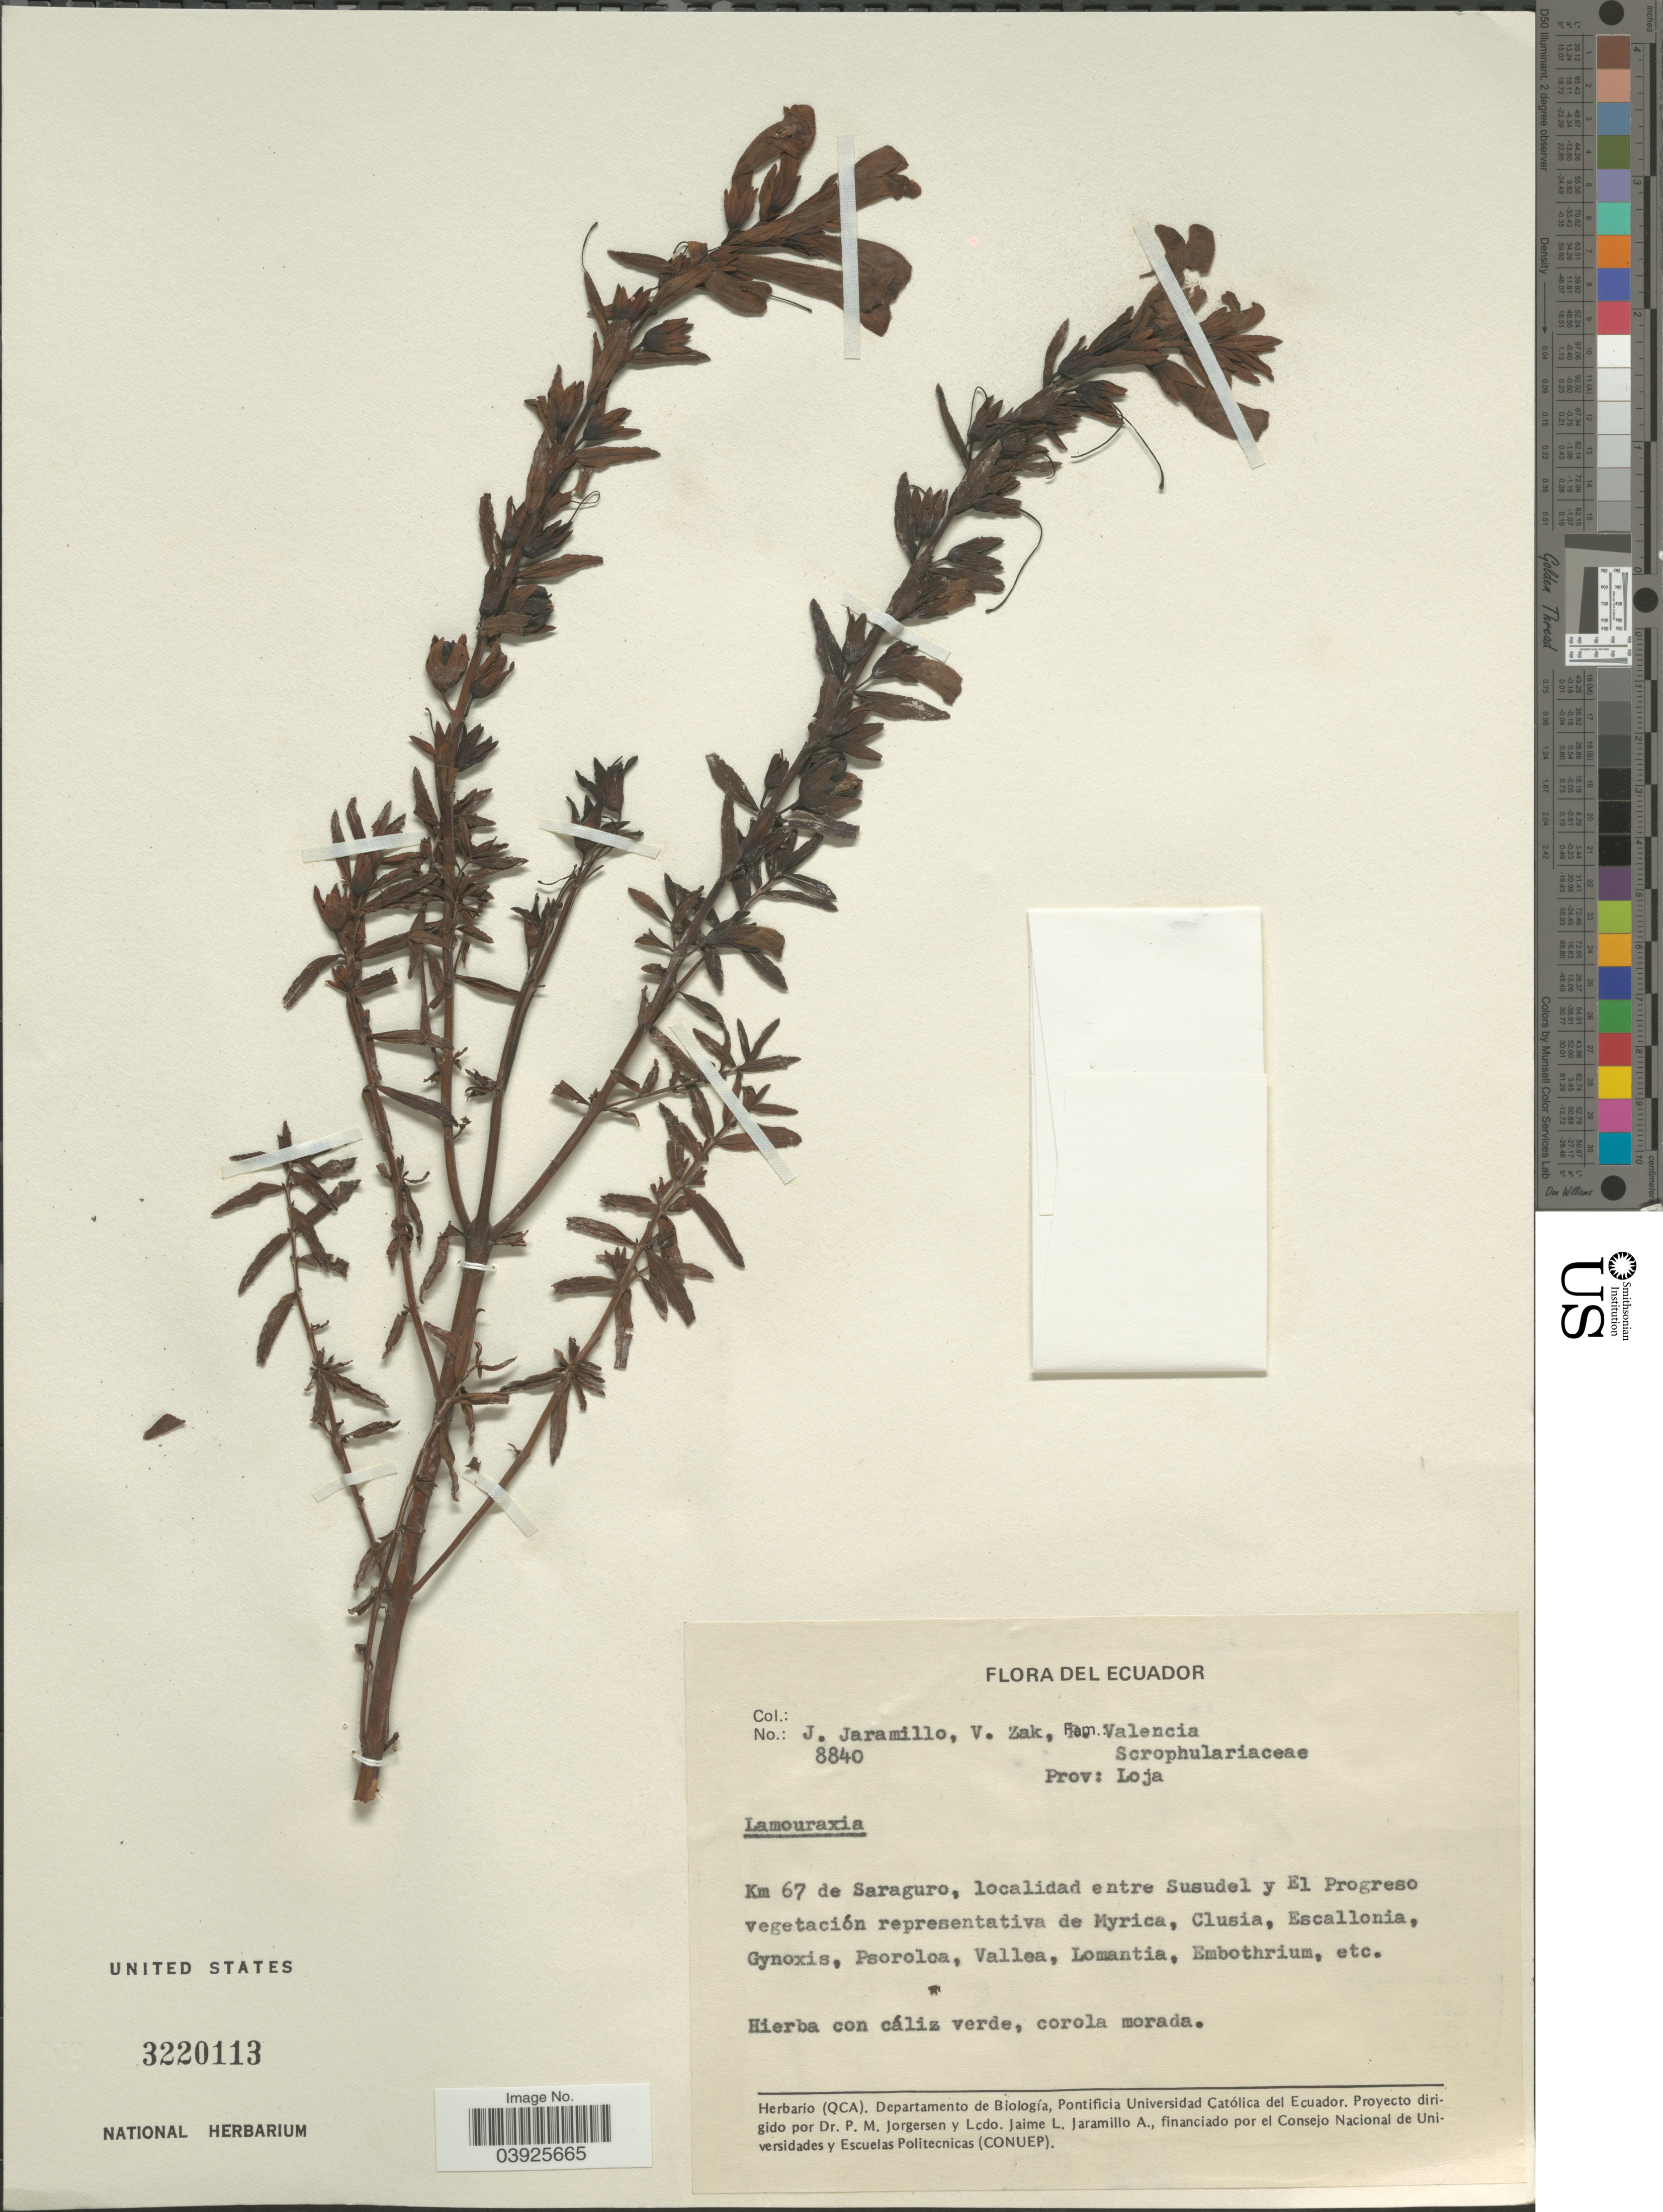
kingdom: Plantae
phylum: Tracheophyta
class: Magnoliopsida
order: Lamiales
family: Orobanchaceae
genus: Lamourouxia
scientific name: Lamourouxia sp.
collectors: J. Jaramillo, V. Zak & R. Valencia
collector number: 8840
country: Ecuador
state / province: Loja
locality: Km 67 de Saraguro, localidad entre Susudel y El Progreso vegetación.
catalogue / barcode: US 3220113